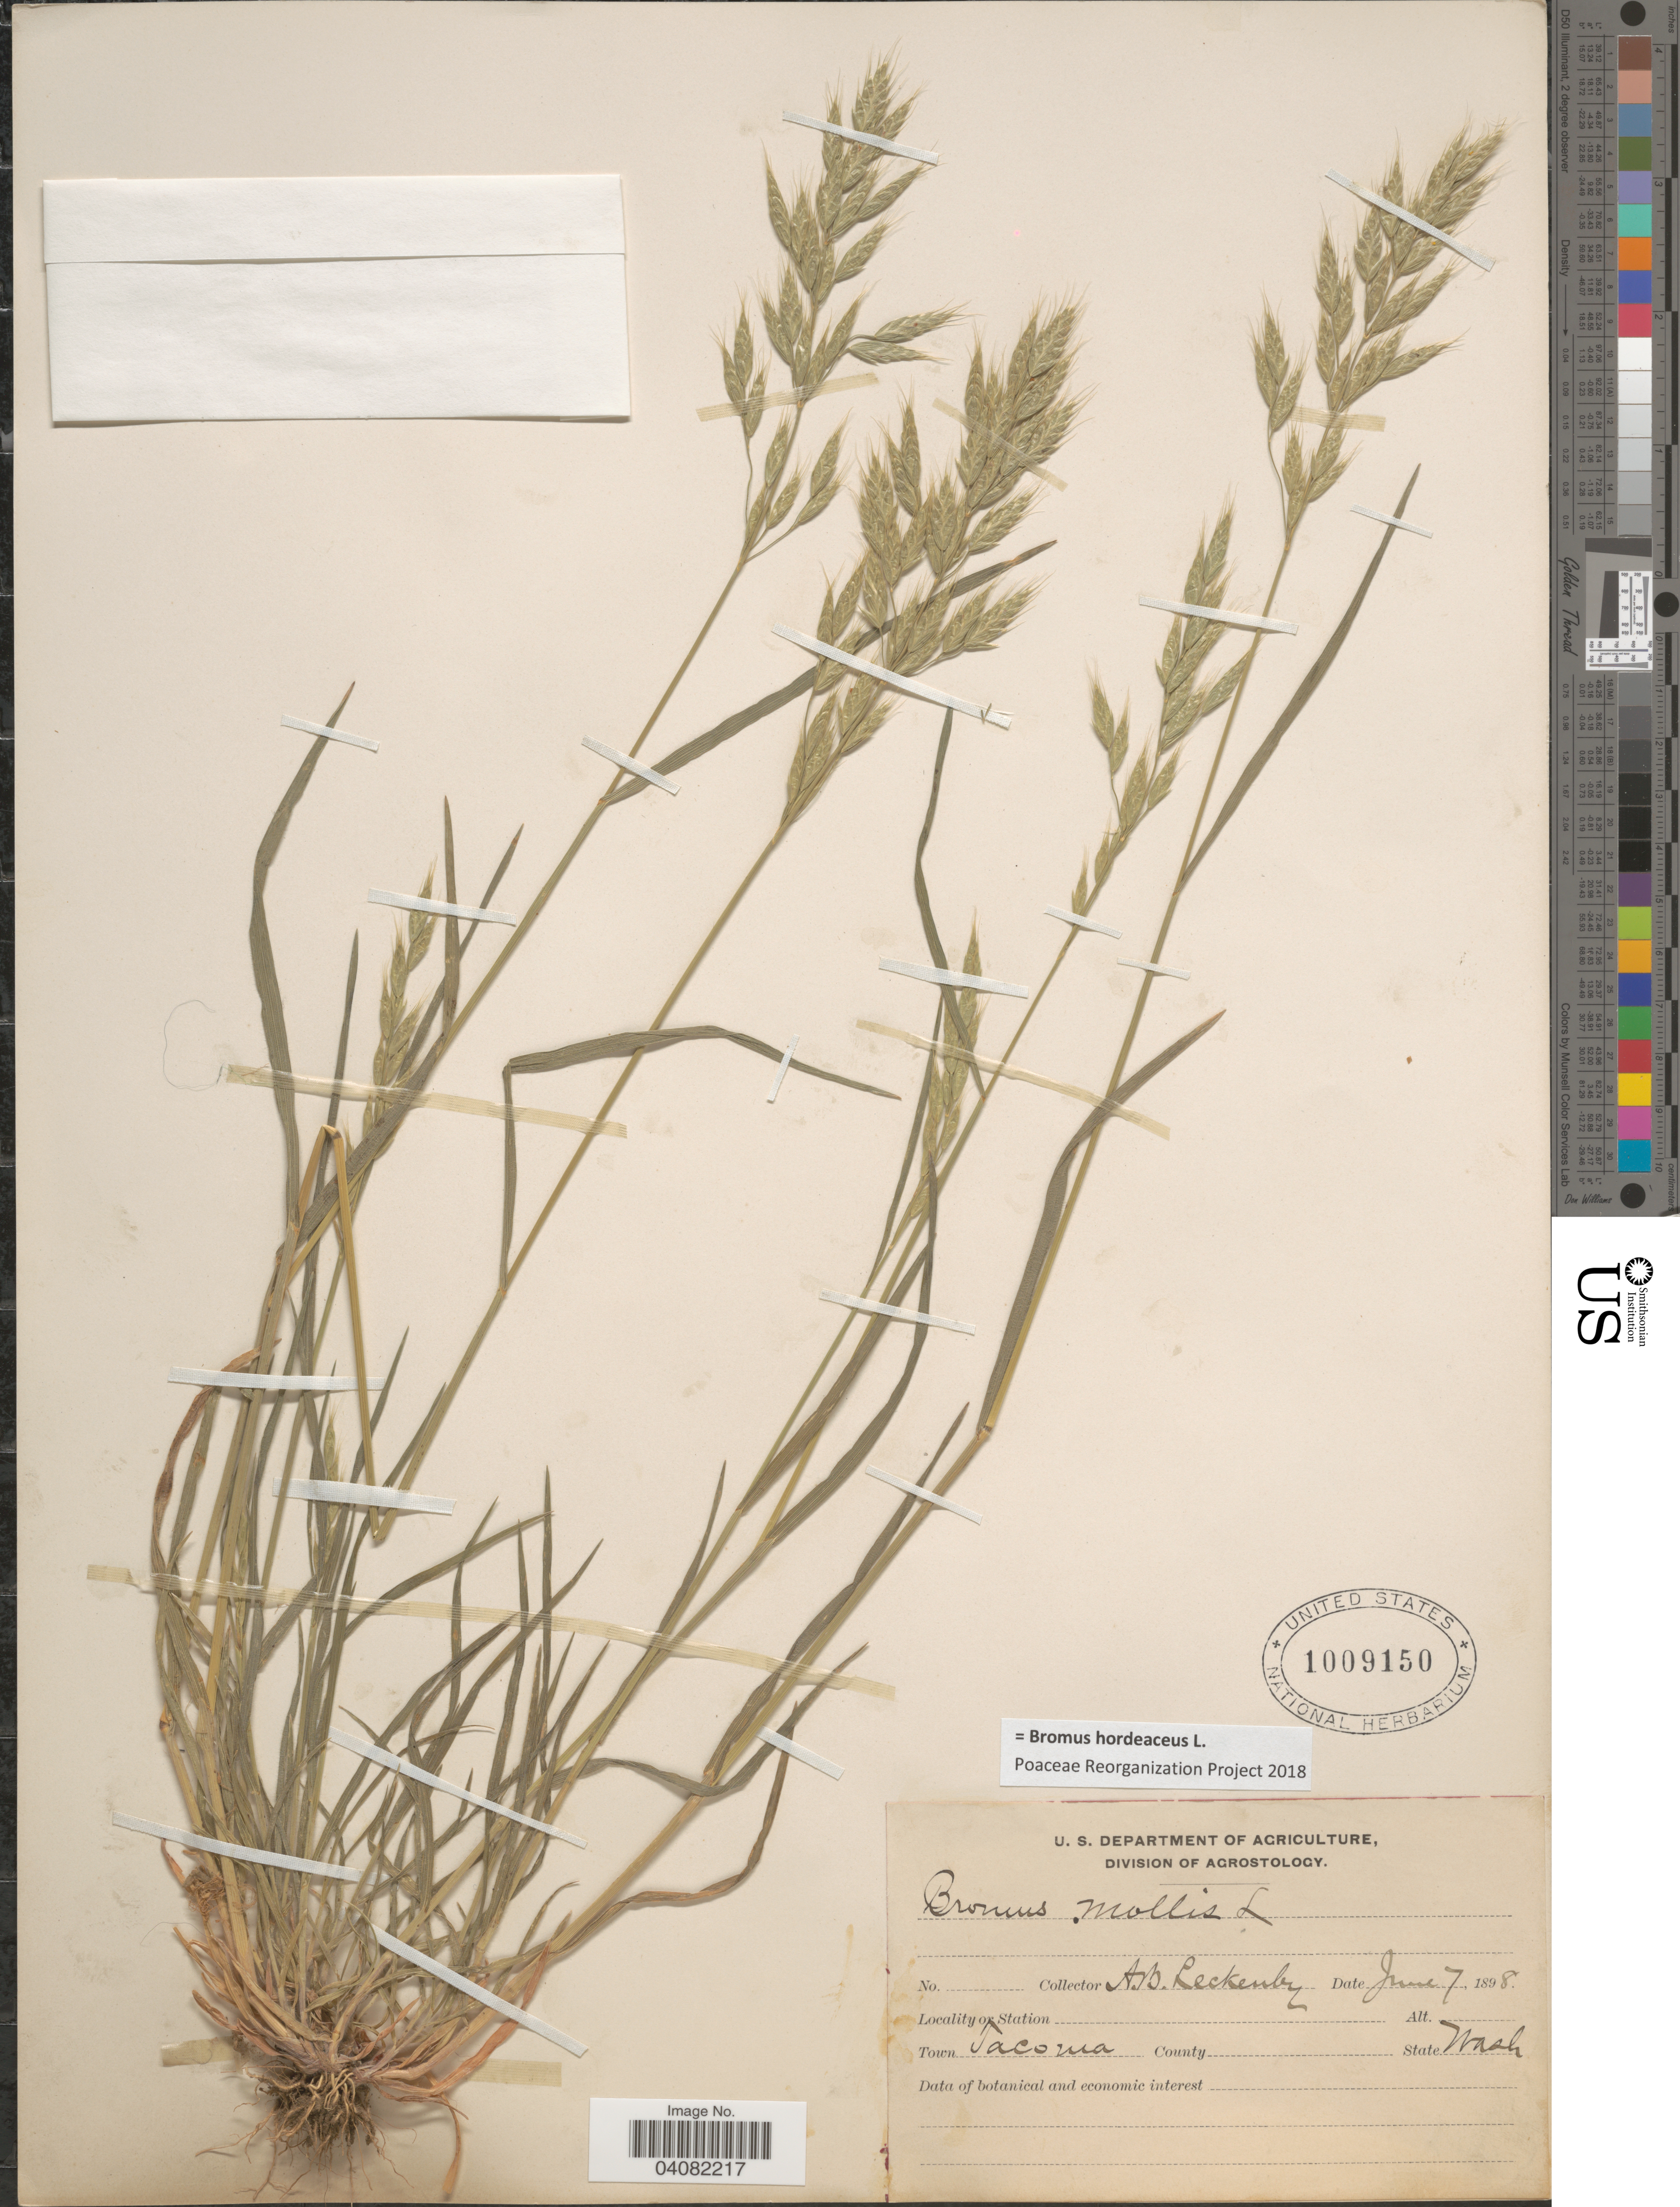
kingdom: Plantae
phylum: Tracheophyta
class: Liliopsida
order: Poales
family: Poaceae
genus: Bromus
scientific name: Bromus hordeaceus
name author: L.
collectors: A. Leckenby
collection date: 1898-06-07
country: United States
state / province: Washington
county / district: Pierce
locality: Town Tacoma.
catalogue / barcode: US 1009150